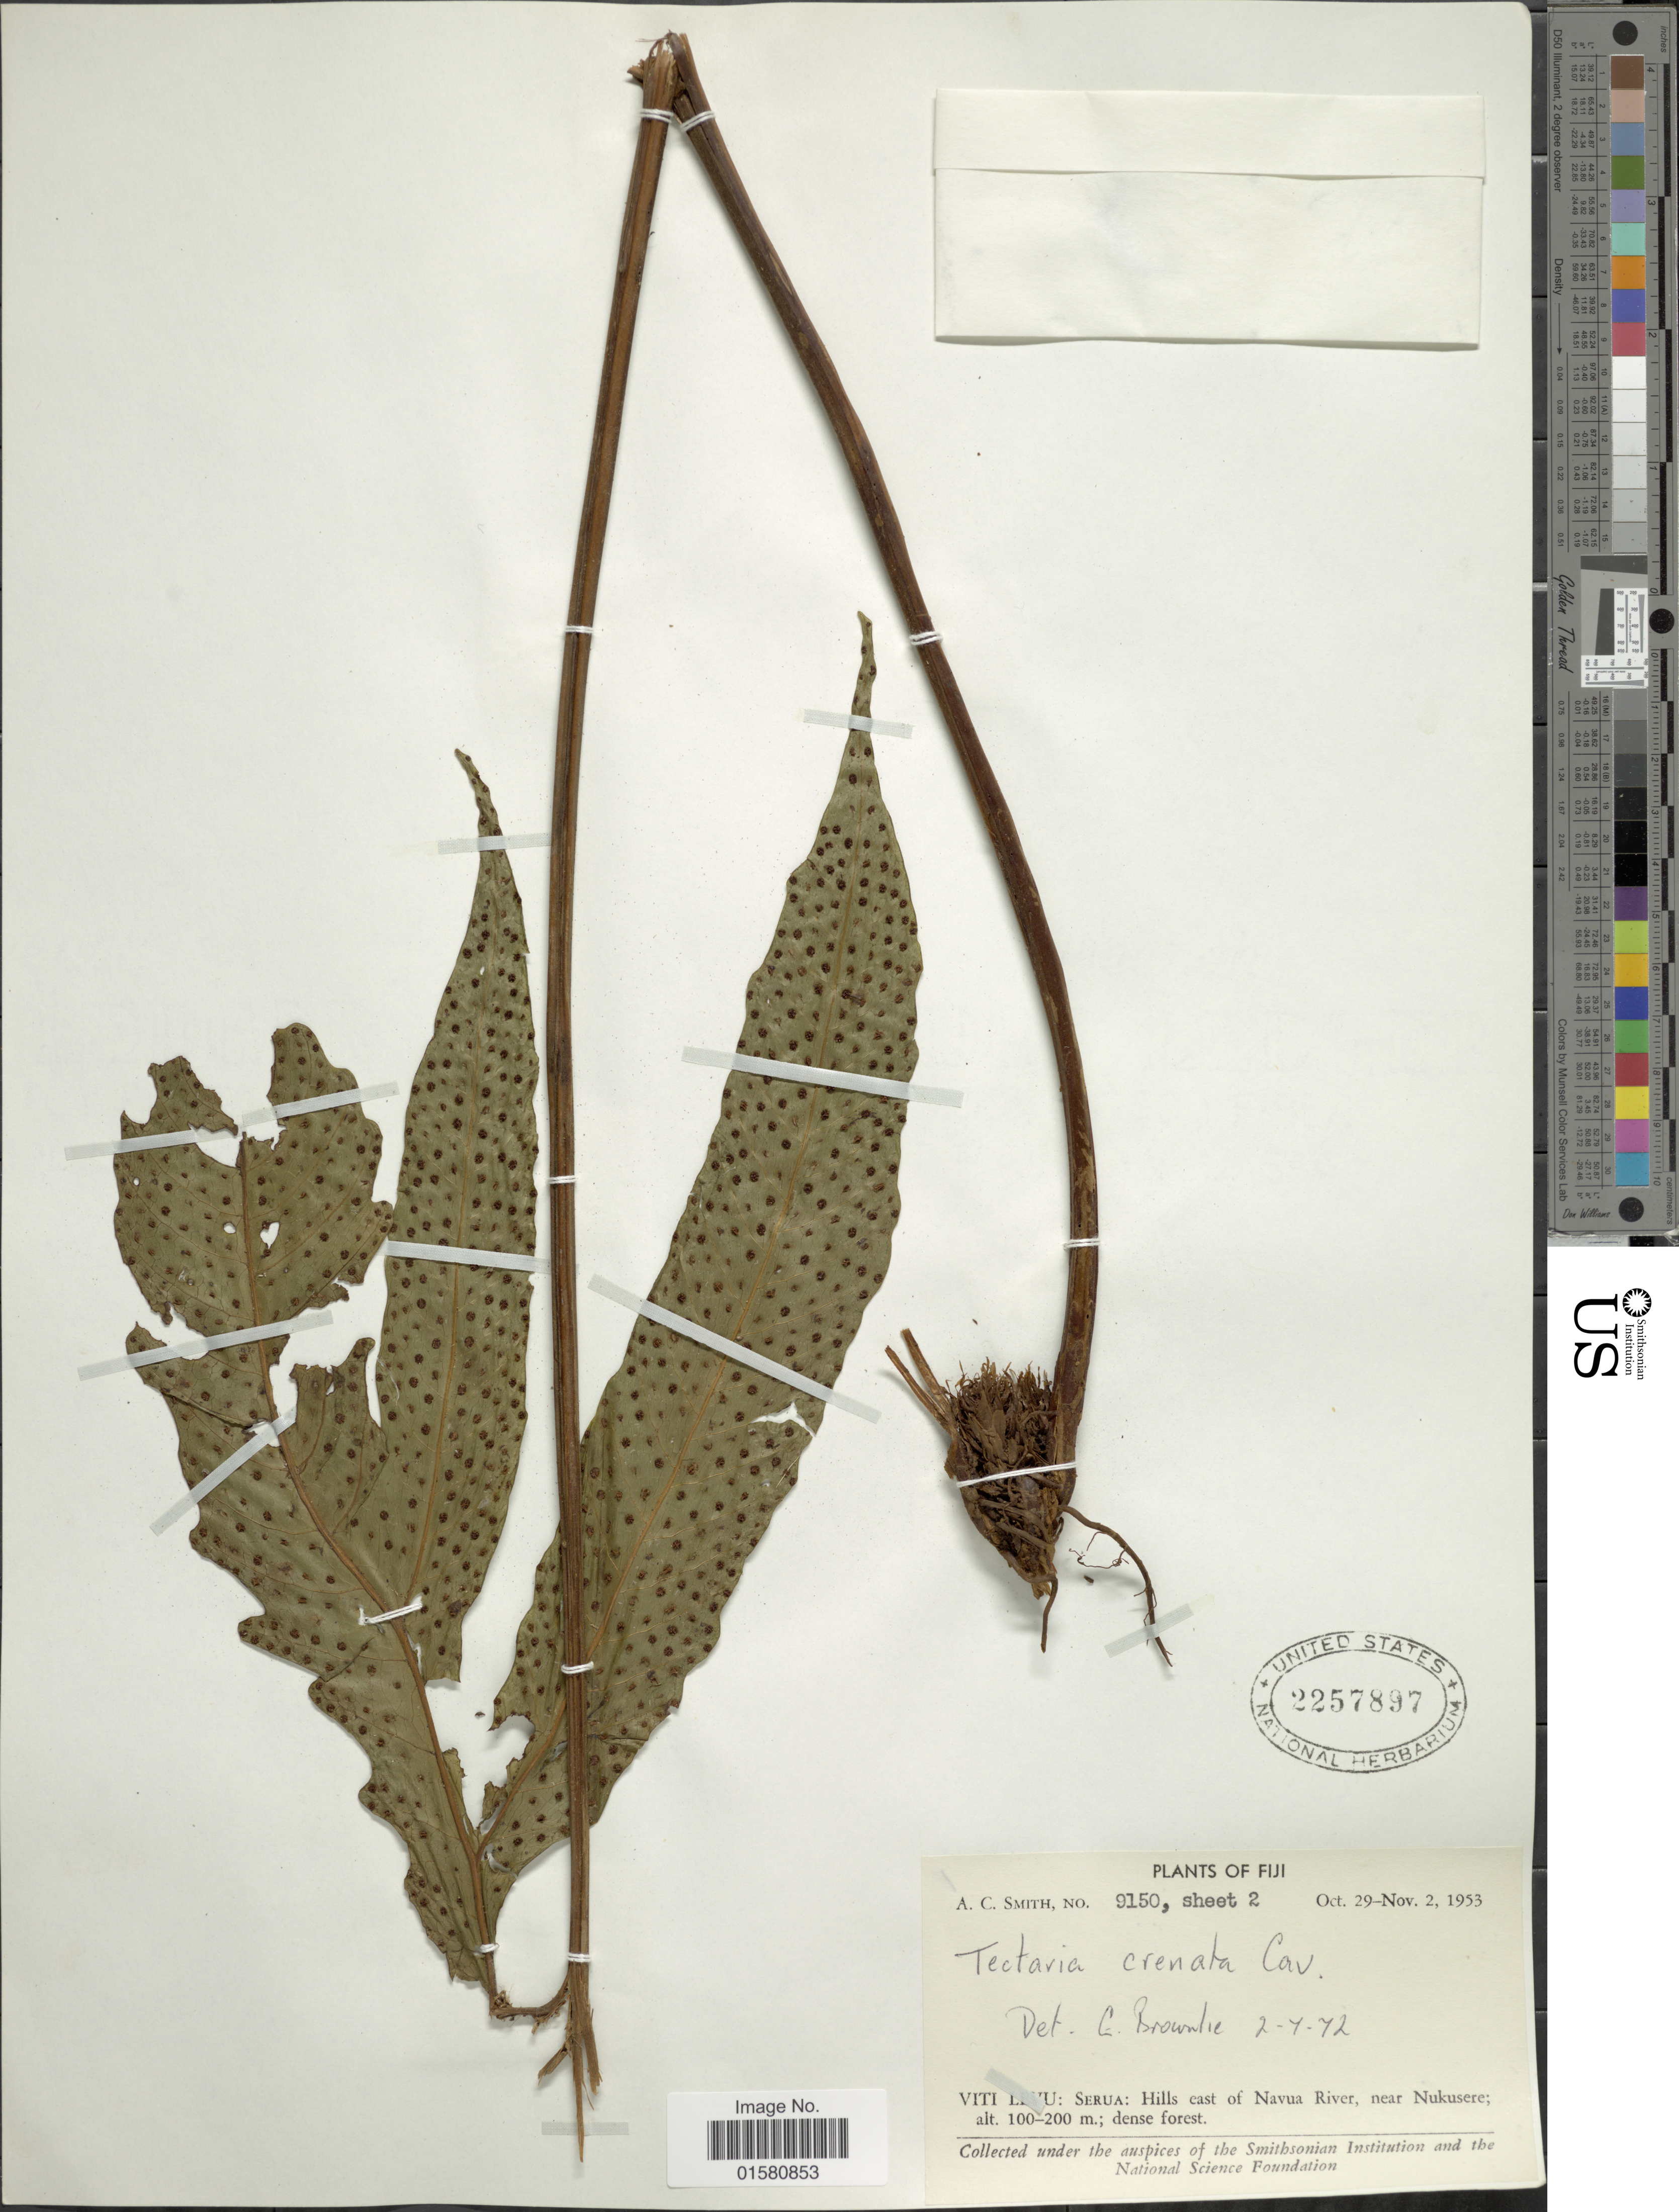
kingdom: Plantae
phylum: Tracheophyta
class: Polypodiopsida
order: Polypodiales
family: Tectariaceae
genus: Tectaria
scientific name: Tectaria crenata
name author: Cav.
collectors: A. C. Smith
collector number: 9150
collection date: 1953-10-29/1953-11-02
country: Fiji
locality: Viti Levu: Serua: Hill east of Navua River, near Nukusere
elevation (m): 100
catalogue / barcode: US 2257897